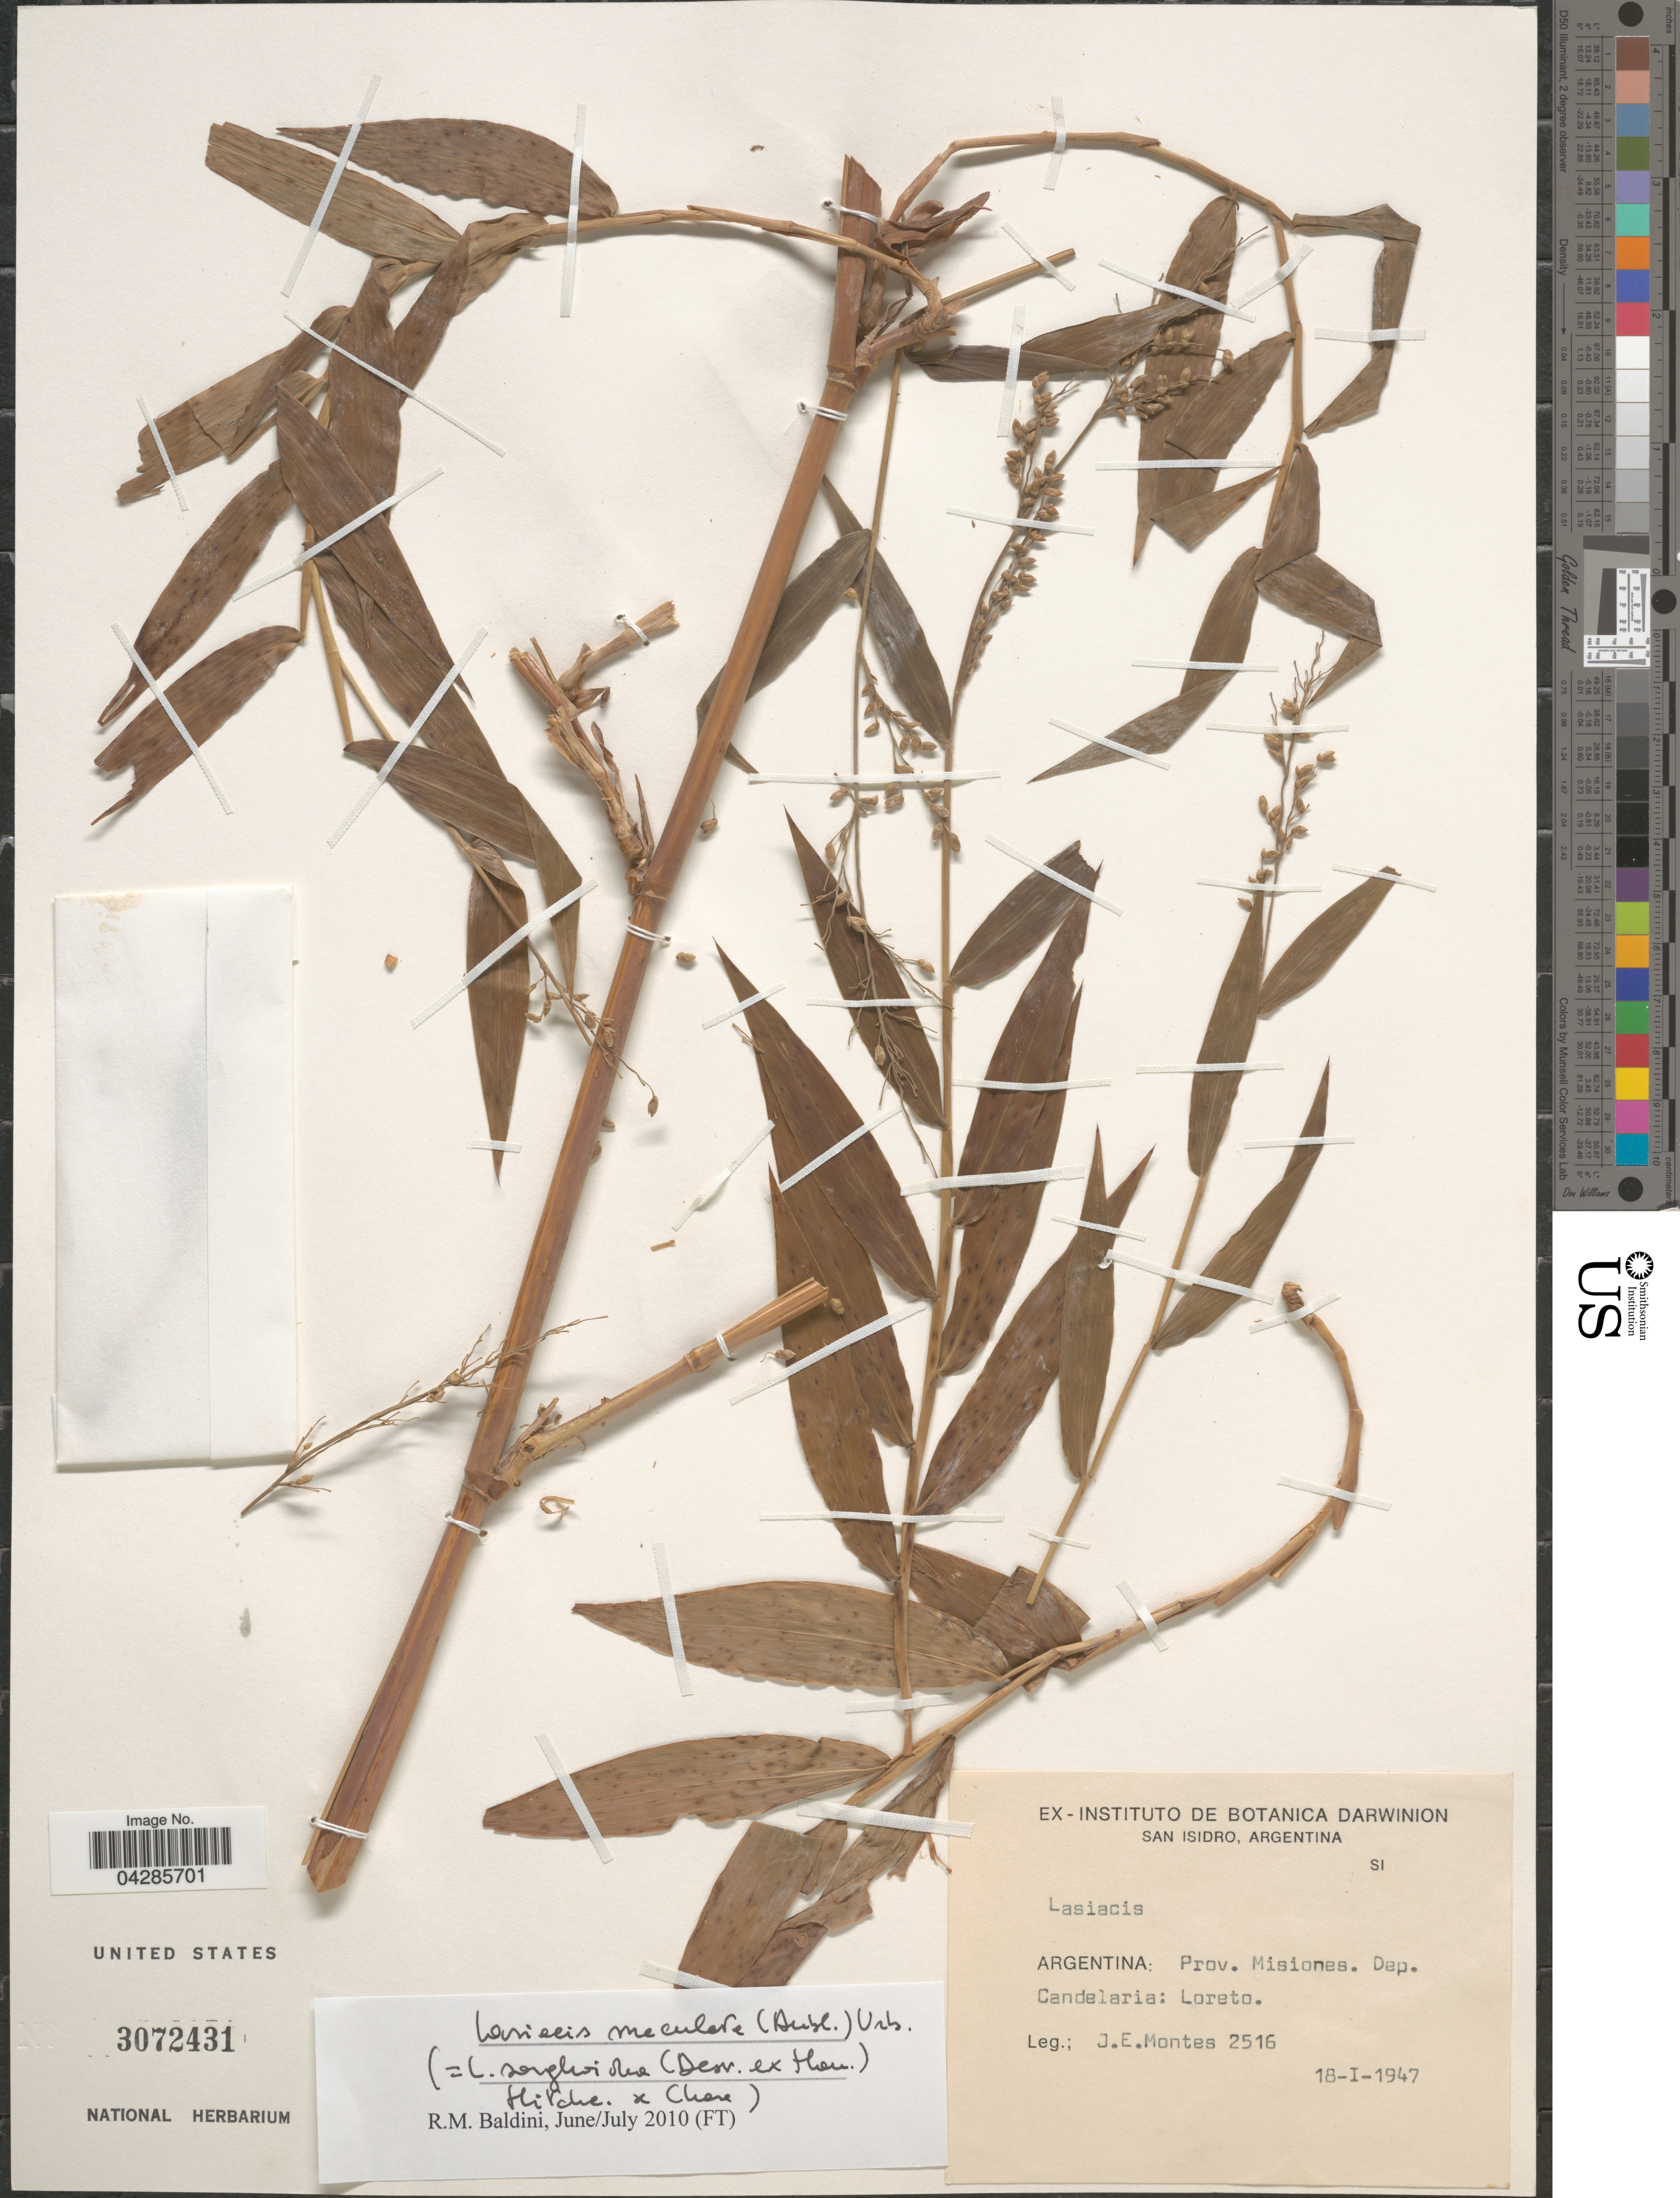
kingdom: Plantae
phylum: Tracheophyta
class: Liliopsida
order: Poales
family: Poaceae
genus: Lasiacis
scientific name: Lasiacis sorghoidea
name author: (Desv. ex Ham.) Hitchc. & Chase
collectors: J. E. Montes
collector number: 2516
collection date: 1947-01-18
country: Argentina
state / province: Misiones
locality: Dep. Candelaria: Loreto.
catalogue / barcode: US 3072431